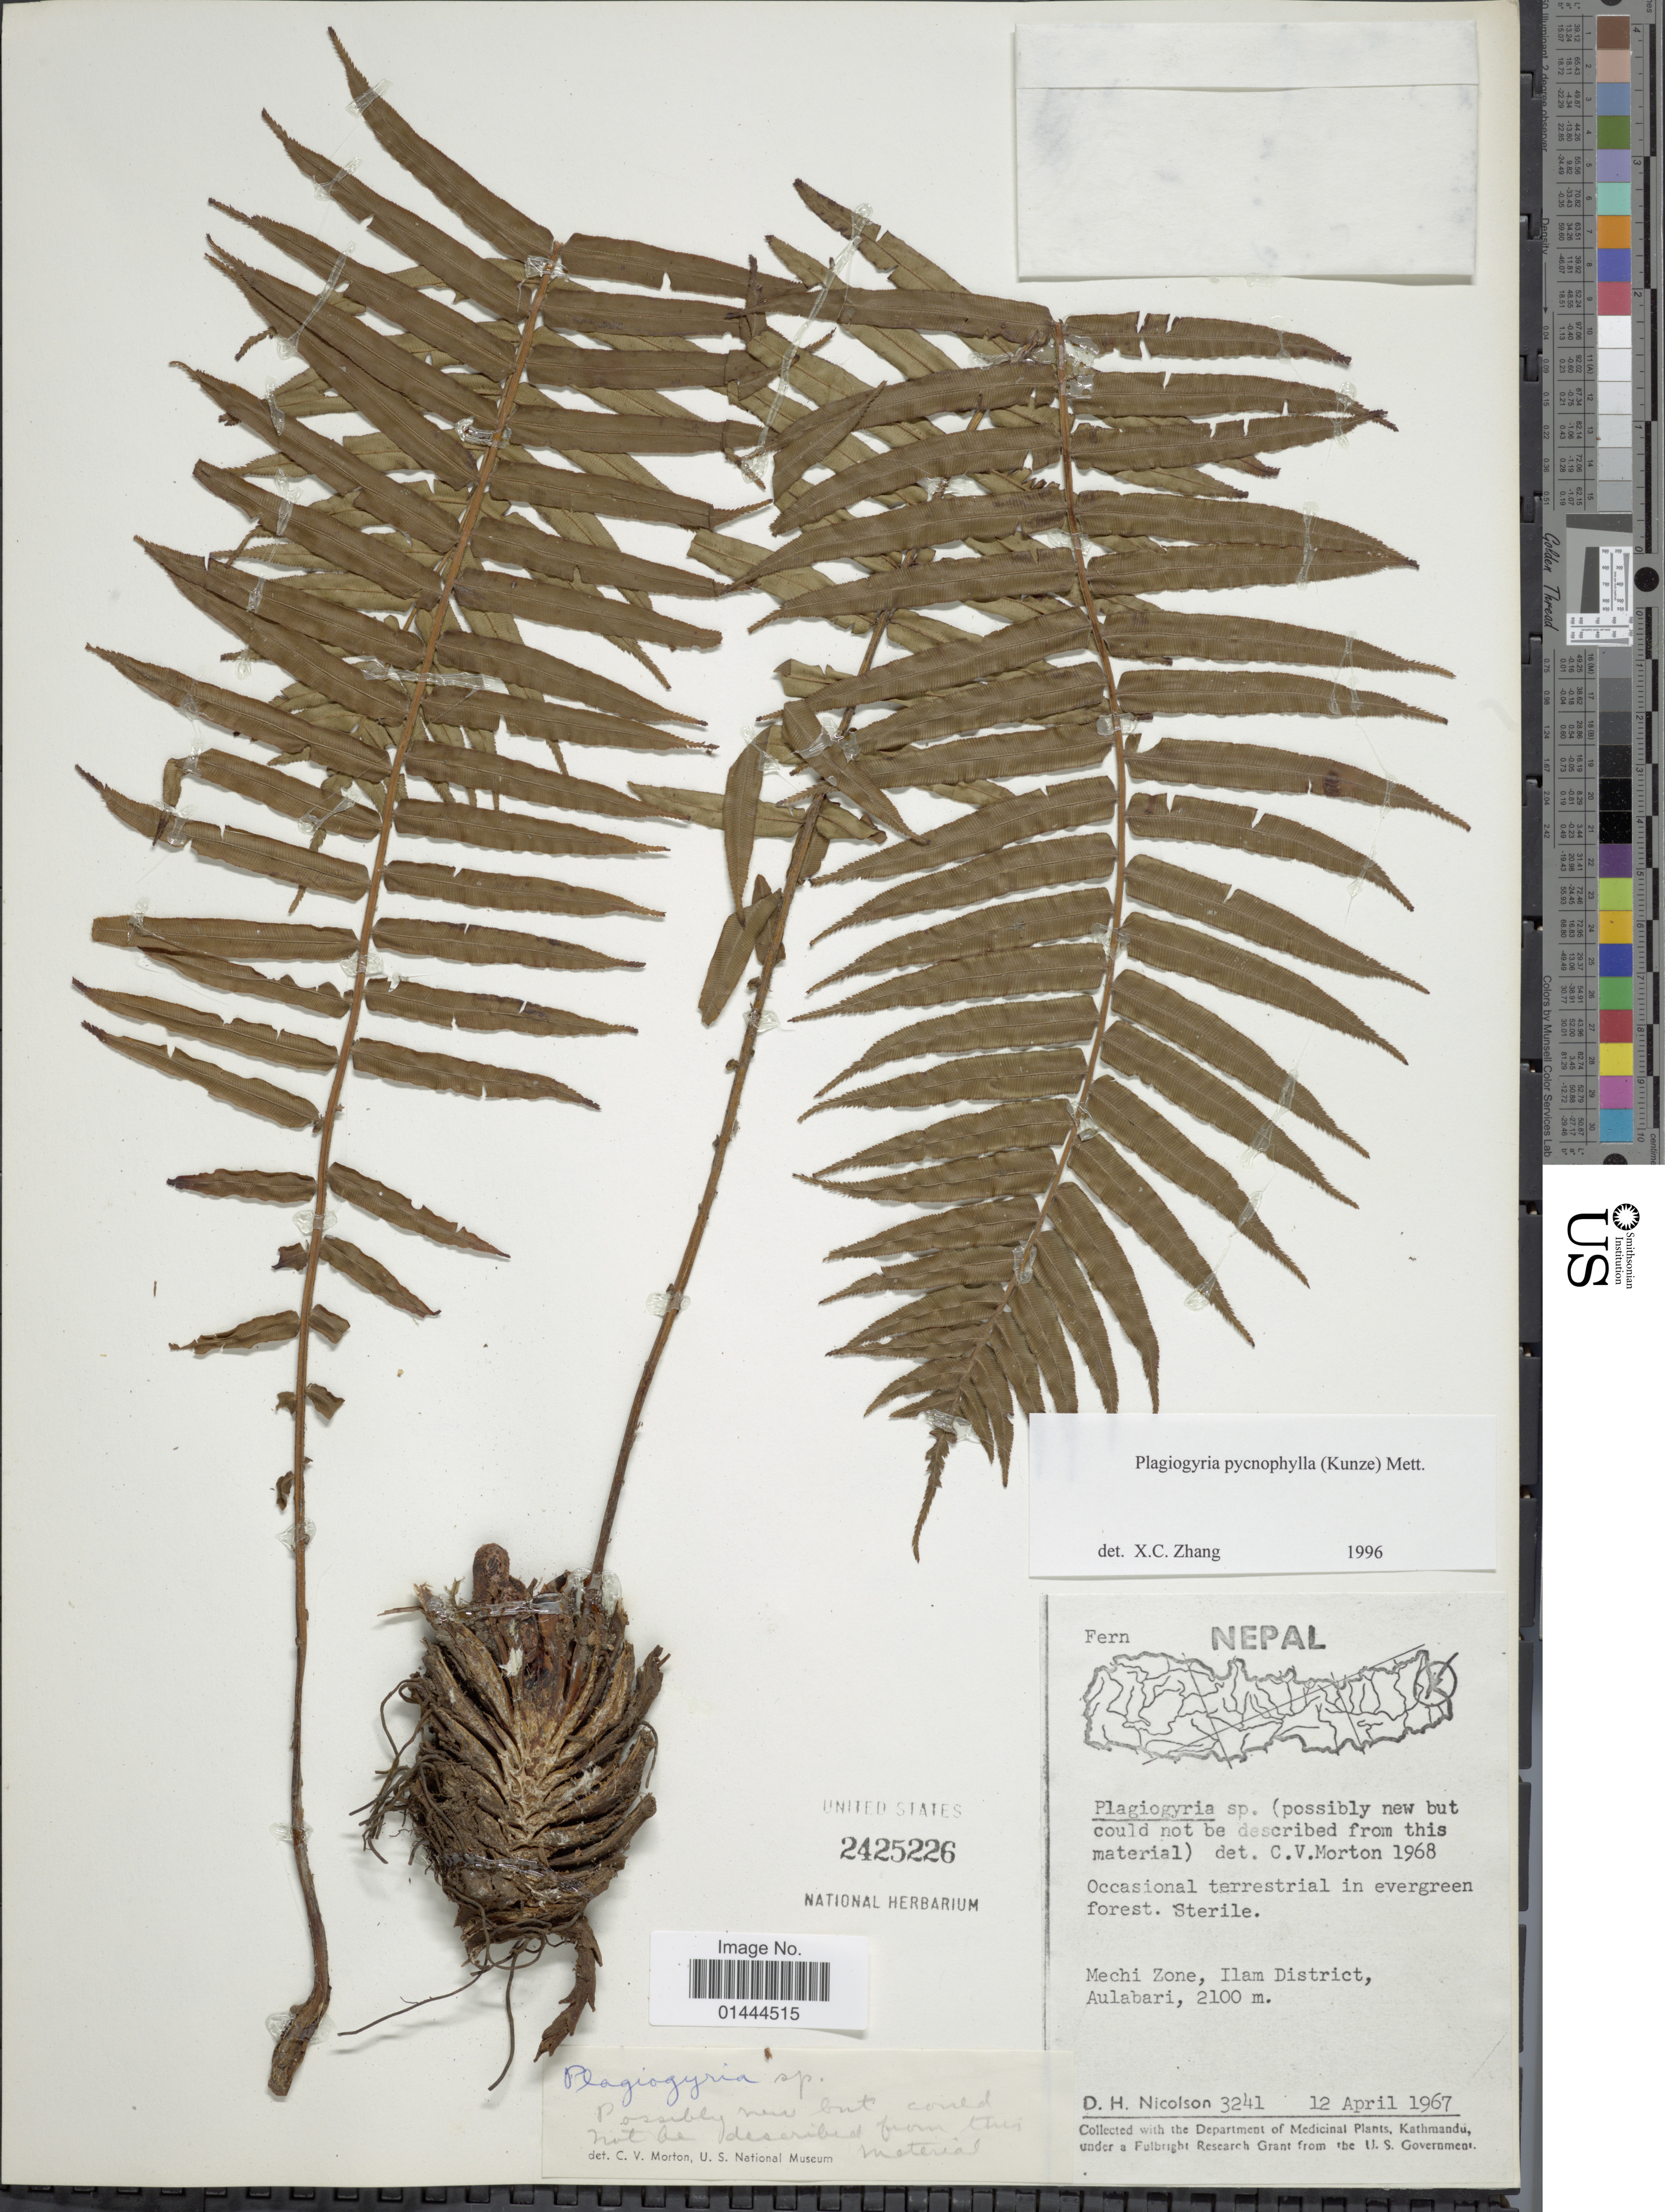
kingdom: Plantae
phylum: Tracheophyta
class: Polypodiopsida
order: Cyatheales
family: Plagiogyriaceae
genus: Plagiogyria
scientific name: Plagiogyria pycnophylla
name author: (Kunze) Mett.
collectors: D. H. Nicolson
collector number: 3241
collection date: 1967-04-12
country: Nepal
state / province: Mechi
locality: Ilam District, Aulabari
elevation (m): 2100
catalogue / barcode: US 2425226